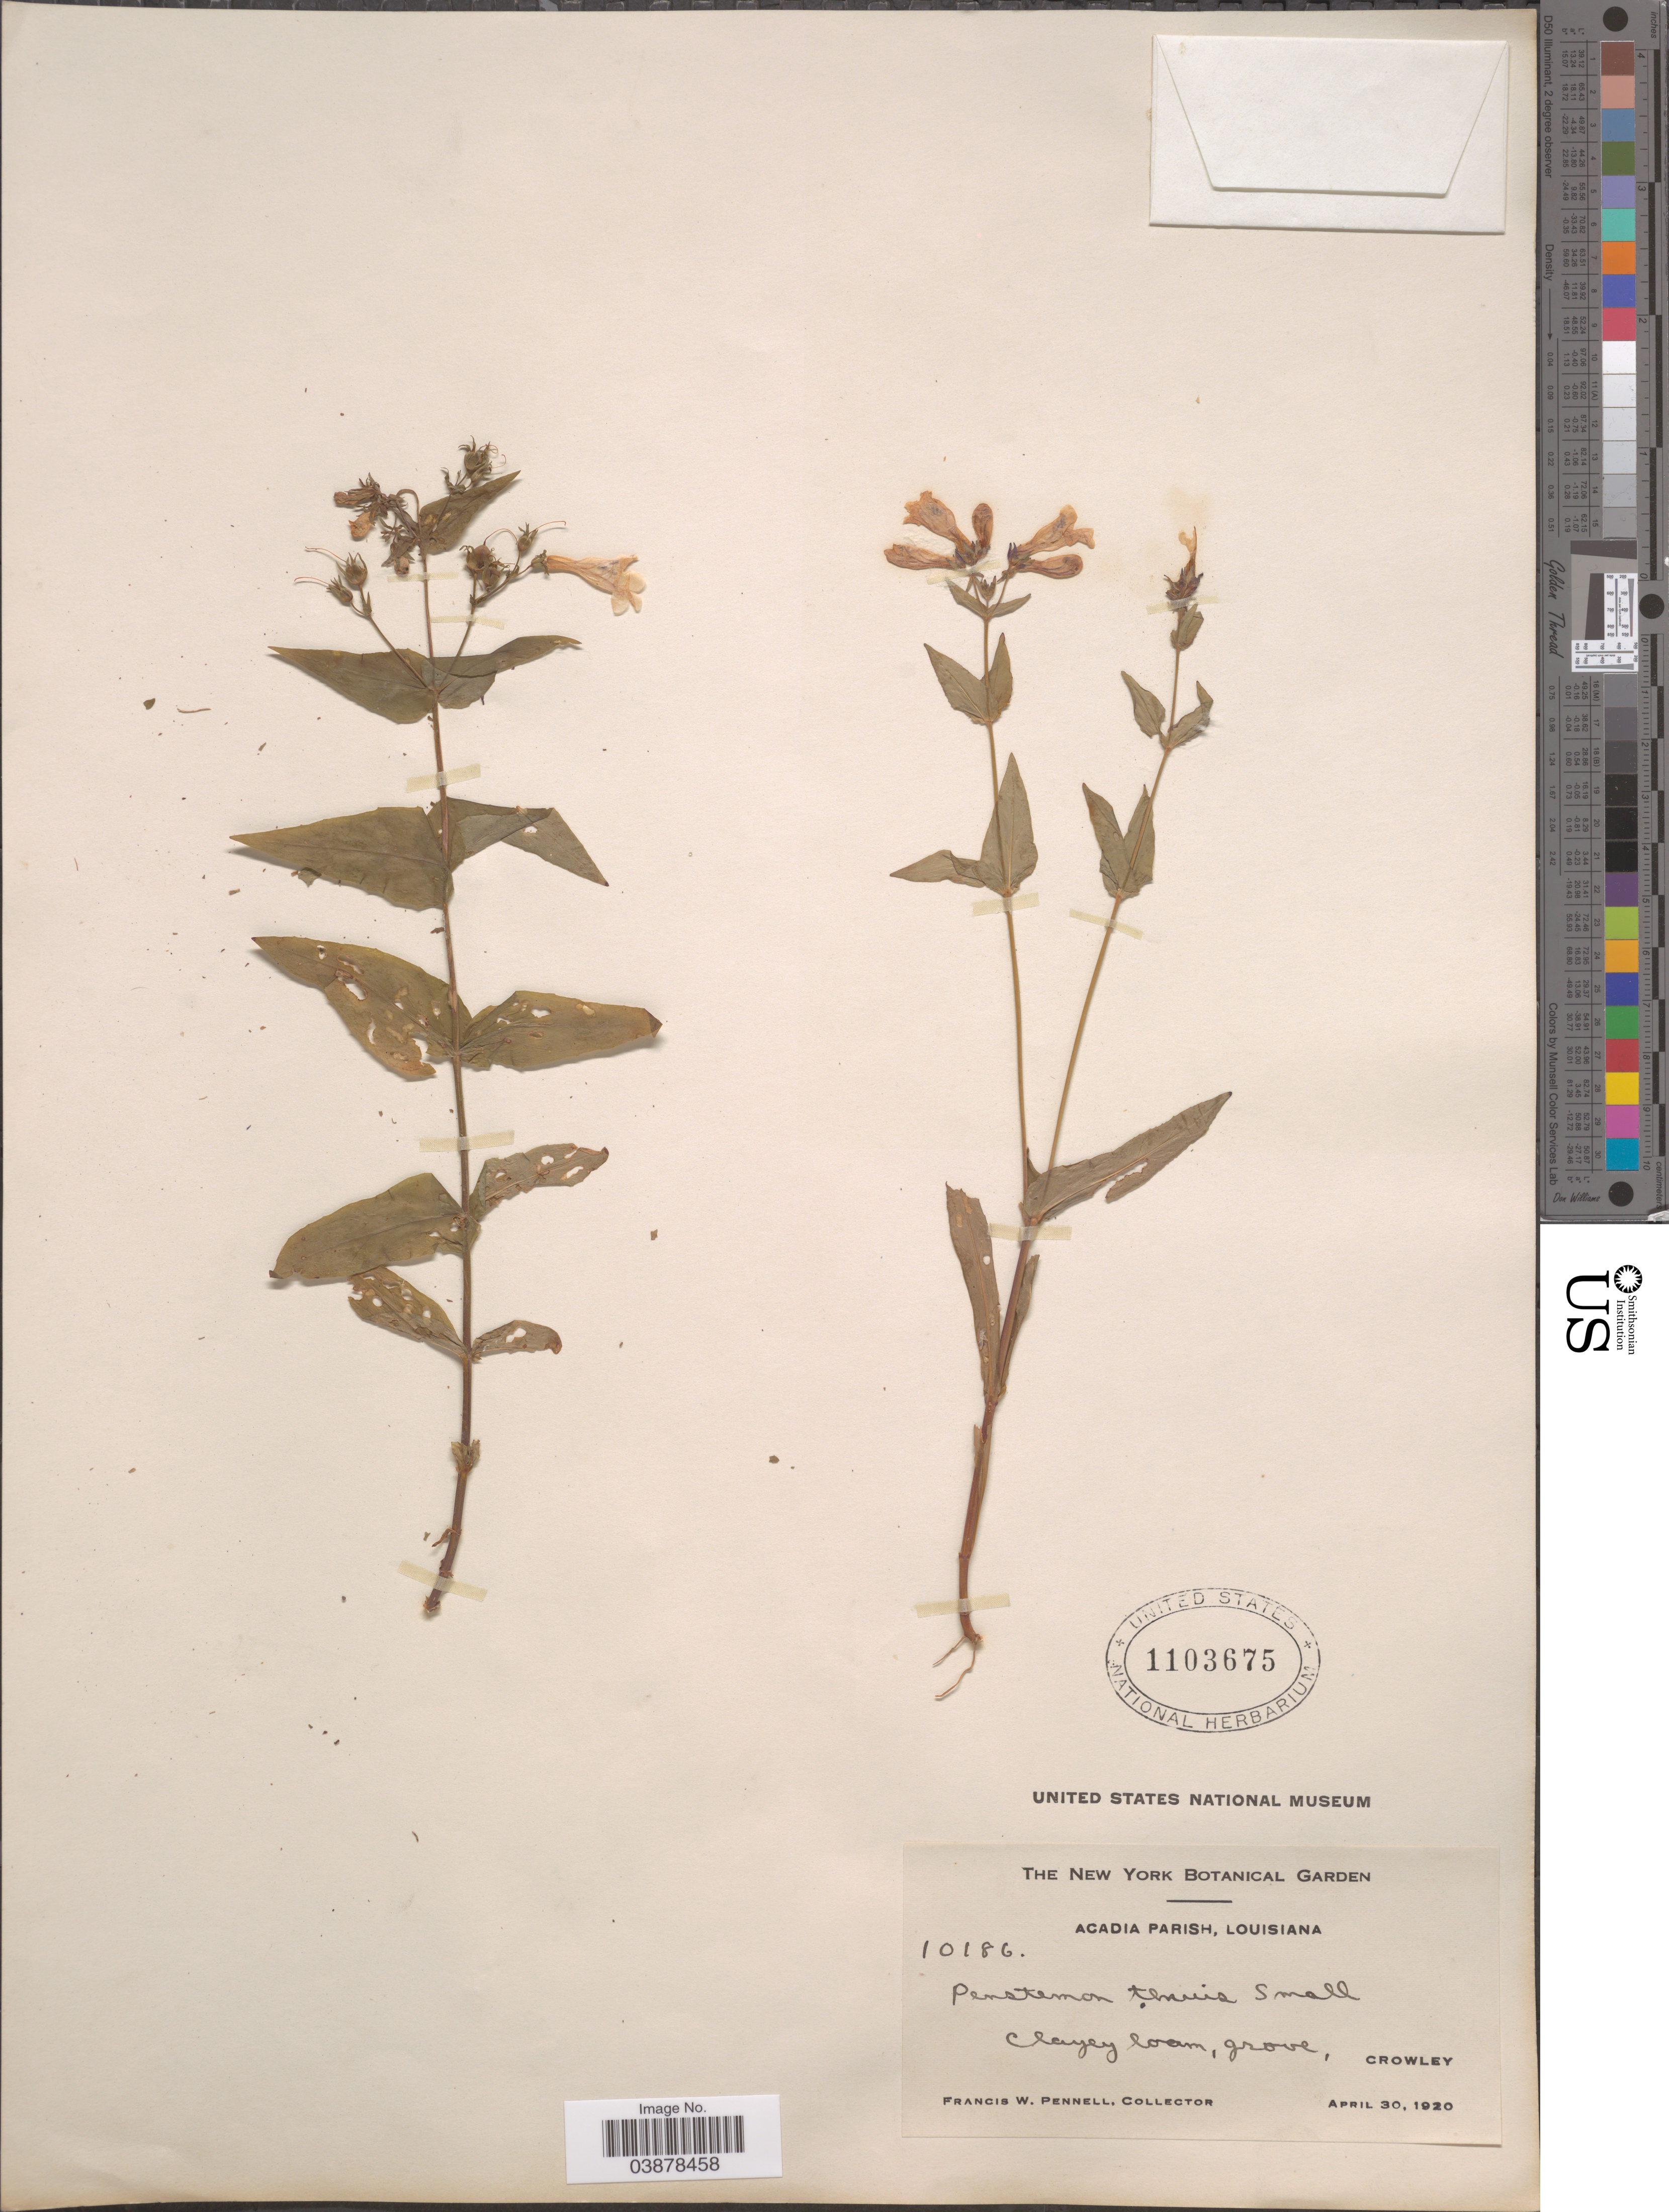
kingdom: Plantae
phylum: Tracheophyta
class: Magnoliopsida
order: Lamiales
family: Plantaginaceae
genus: Penstemon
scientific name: Penstemon tenuis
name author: Small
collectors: F. W. Pennell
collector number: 10186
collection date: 1920-04-30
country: United States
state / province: Louisiana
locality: Acadia Parish. Crowley.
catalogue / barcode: US 1103675